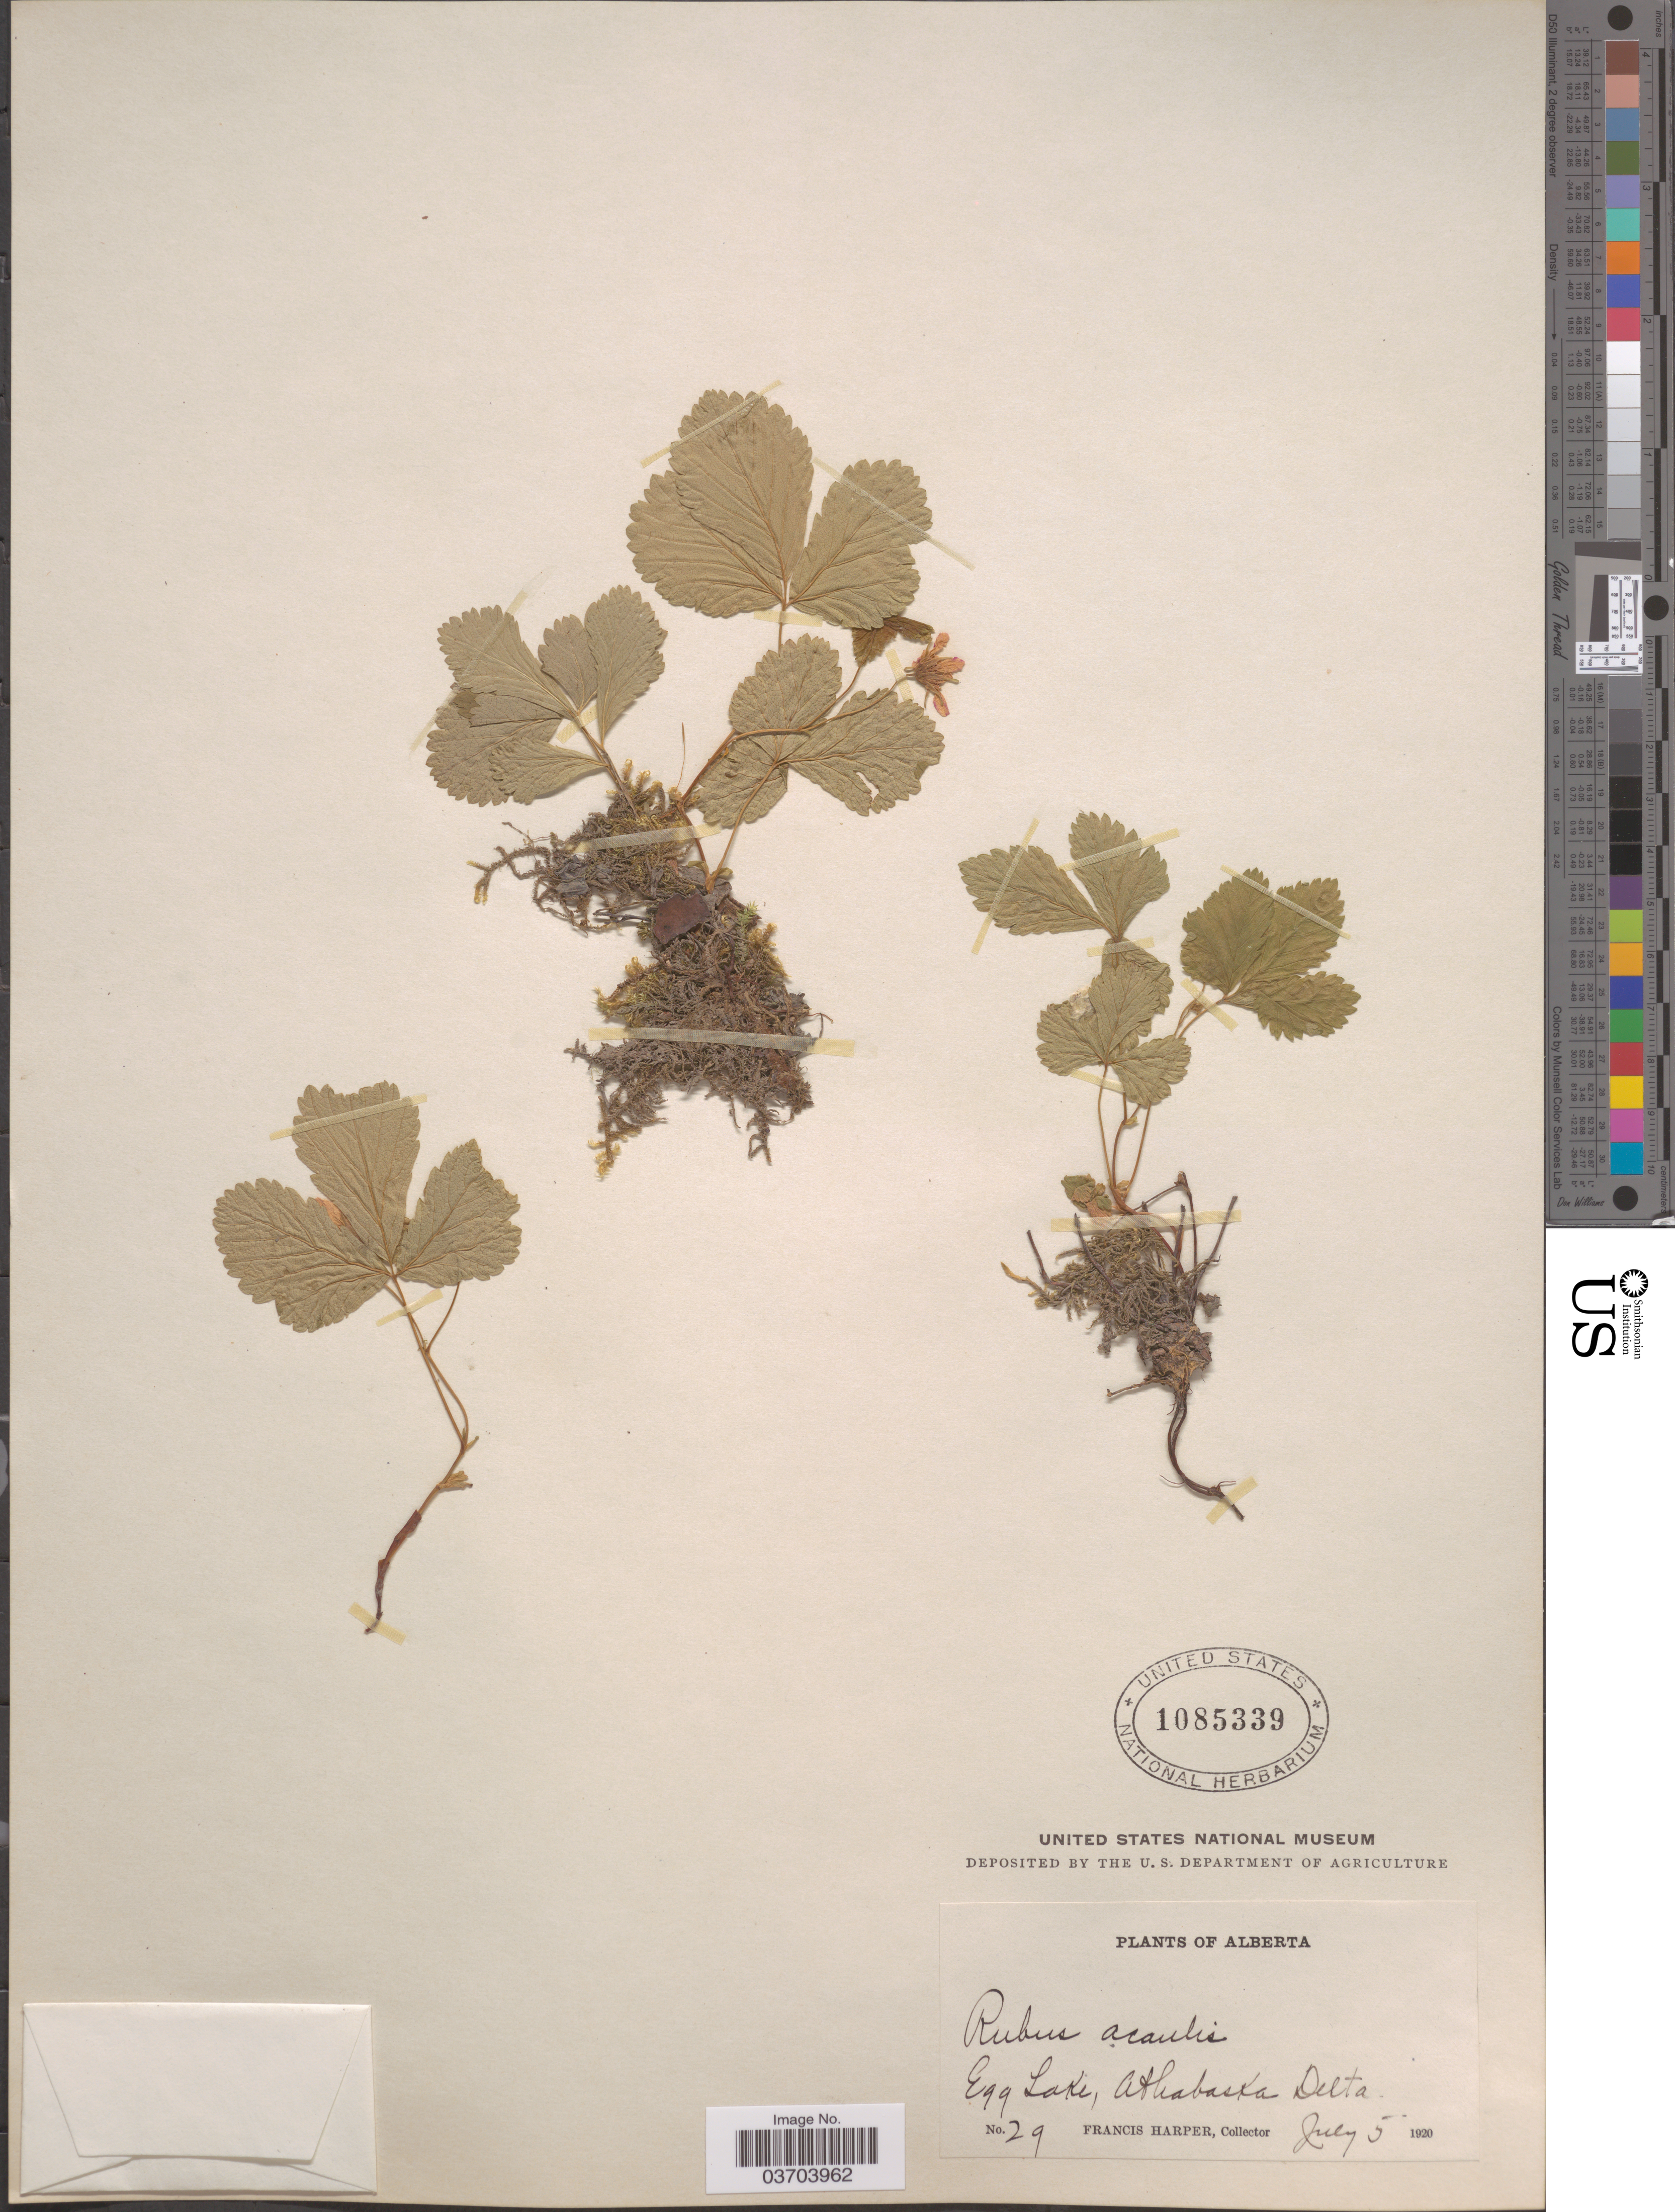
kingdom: Plantae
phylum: Tracheophyta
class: Magnoliopsida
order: Rosales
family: Rosaceae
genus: Rubus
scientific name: Rubus acaulis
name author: Michx.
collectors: F. Harper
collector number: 29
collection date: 1920-07-05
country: Canada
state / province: Alberta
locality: Egg Lake, Athabaska Delta.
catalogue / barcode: US 1085339